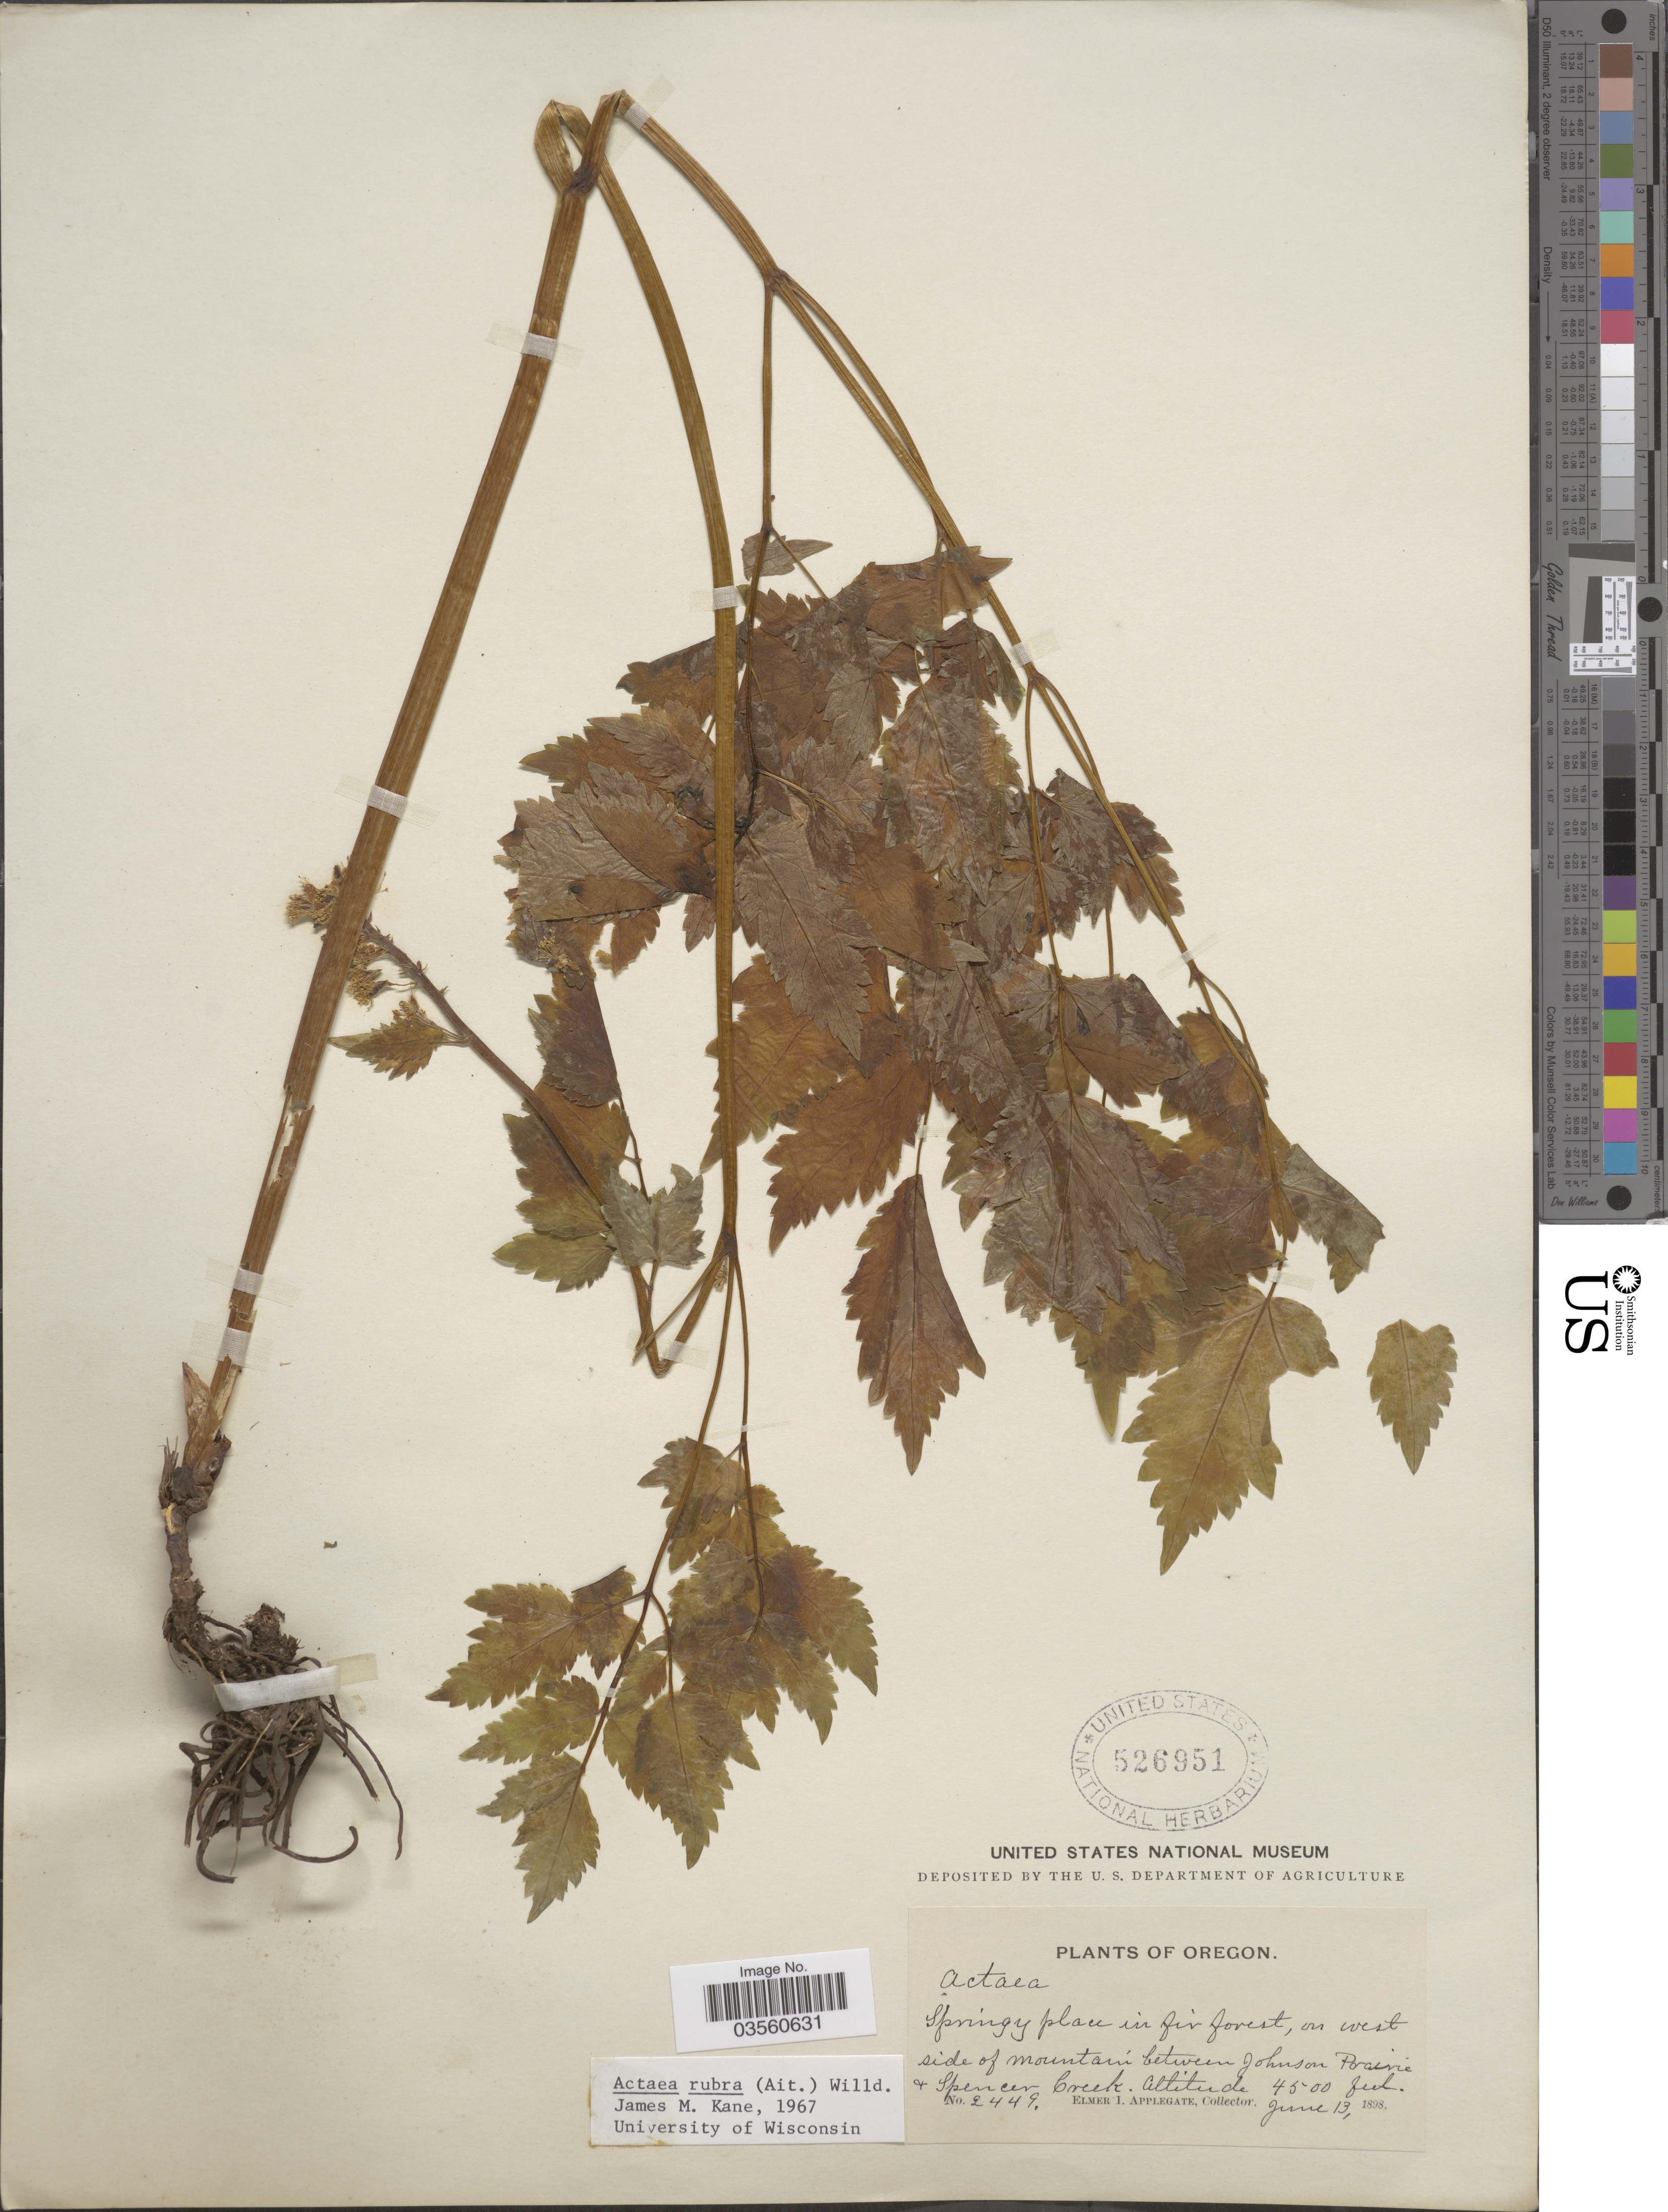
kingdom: Plantae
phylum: Tracheophyta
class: Magnoliopsida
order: Ranunculales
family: Ranunculaceae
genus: Actaea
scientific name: Actaea rubra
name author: (Aiton) Willd.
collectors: E. I. Applegate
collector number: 2449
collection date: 1898-06-13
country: United States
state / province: Oregon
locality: On west side of mountain between Johnson Prairie & Spencer Creek.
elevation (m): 1372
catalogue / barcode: US 526951